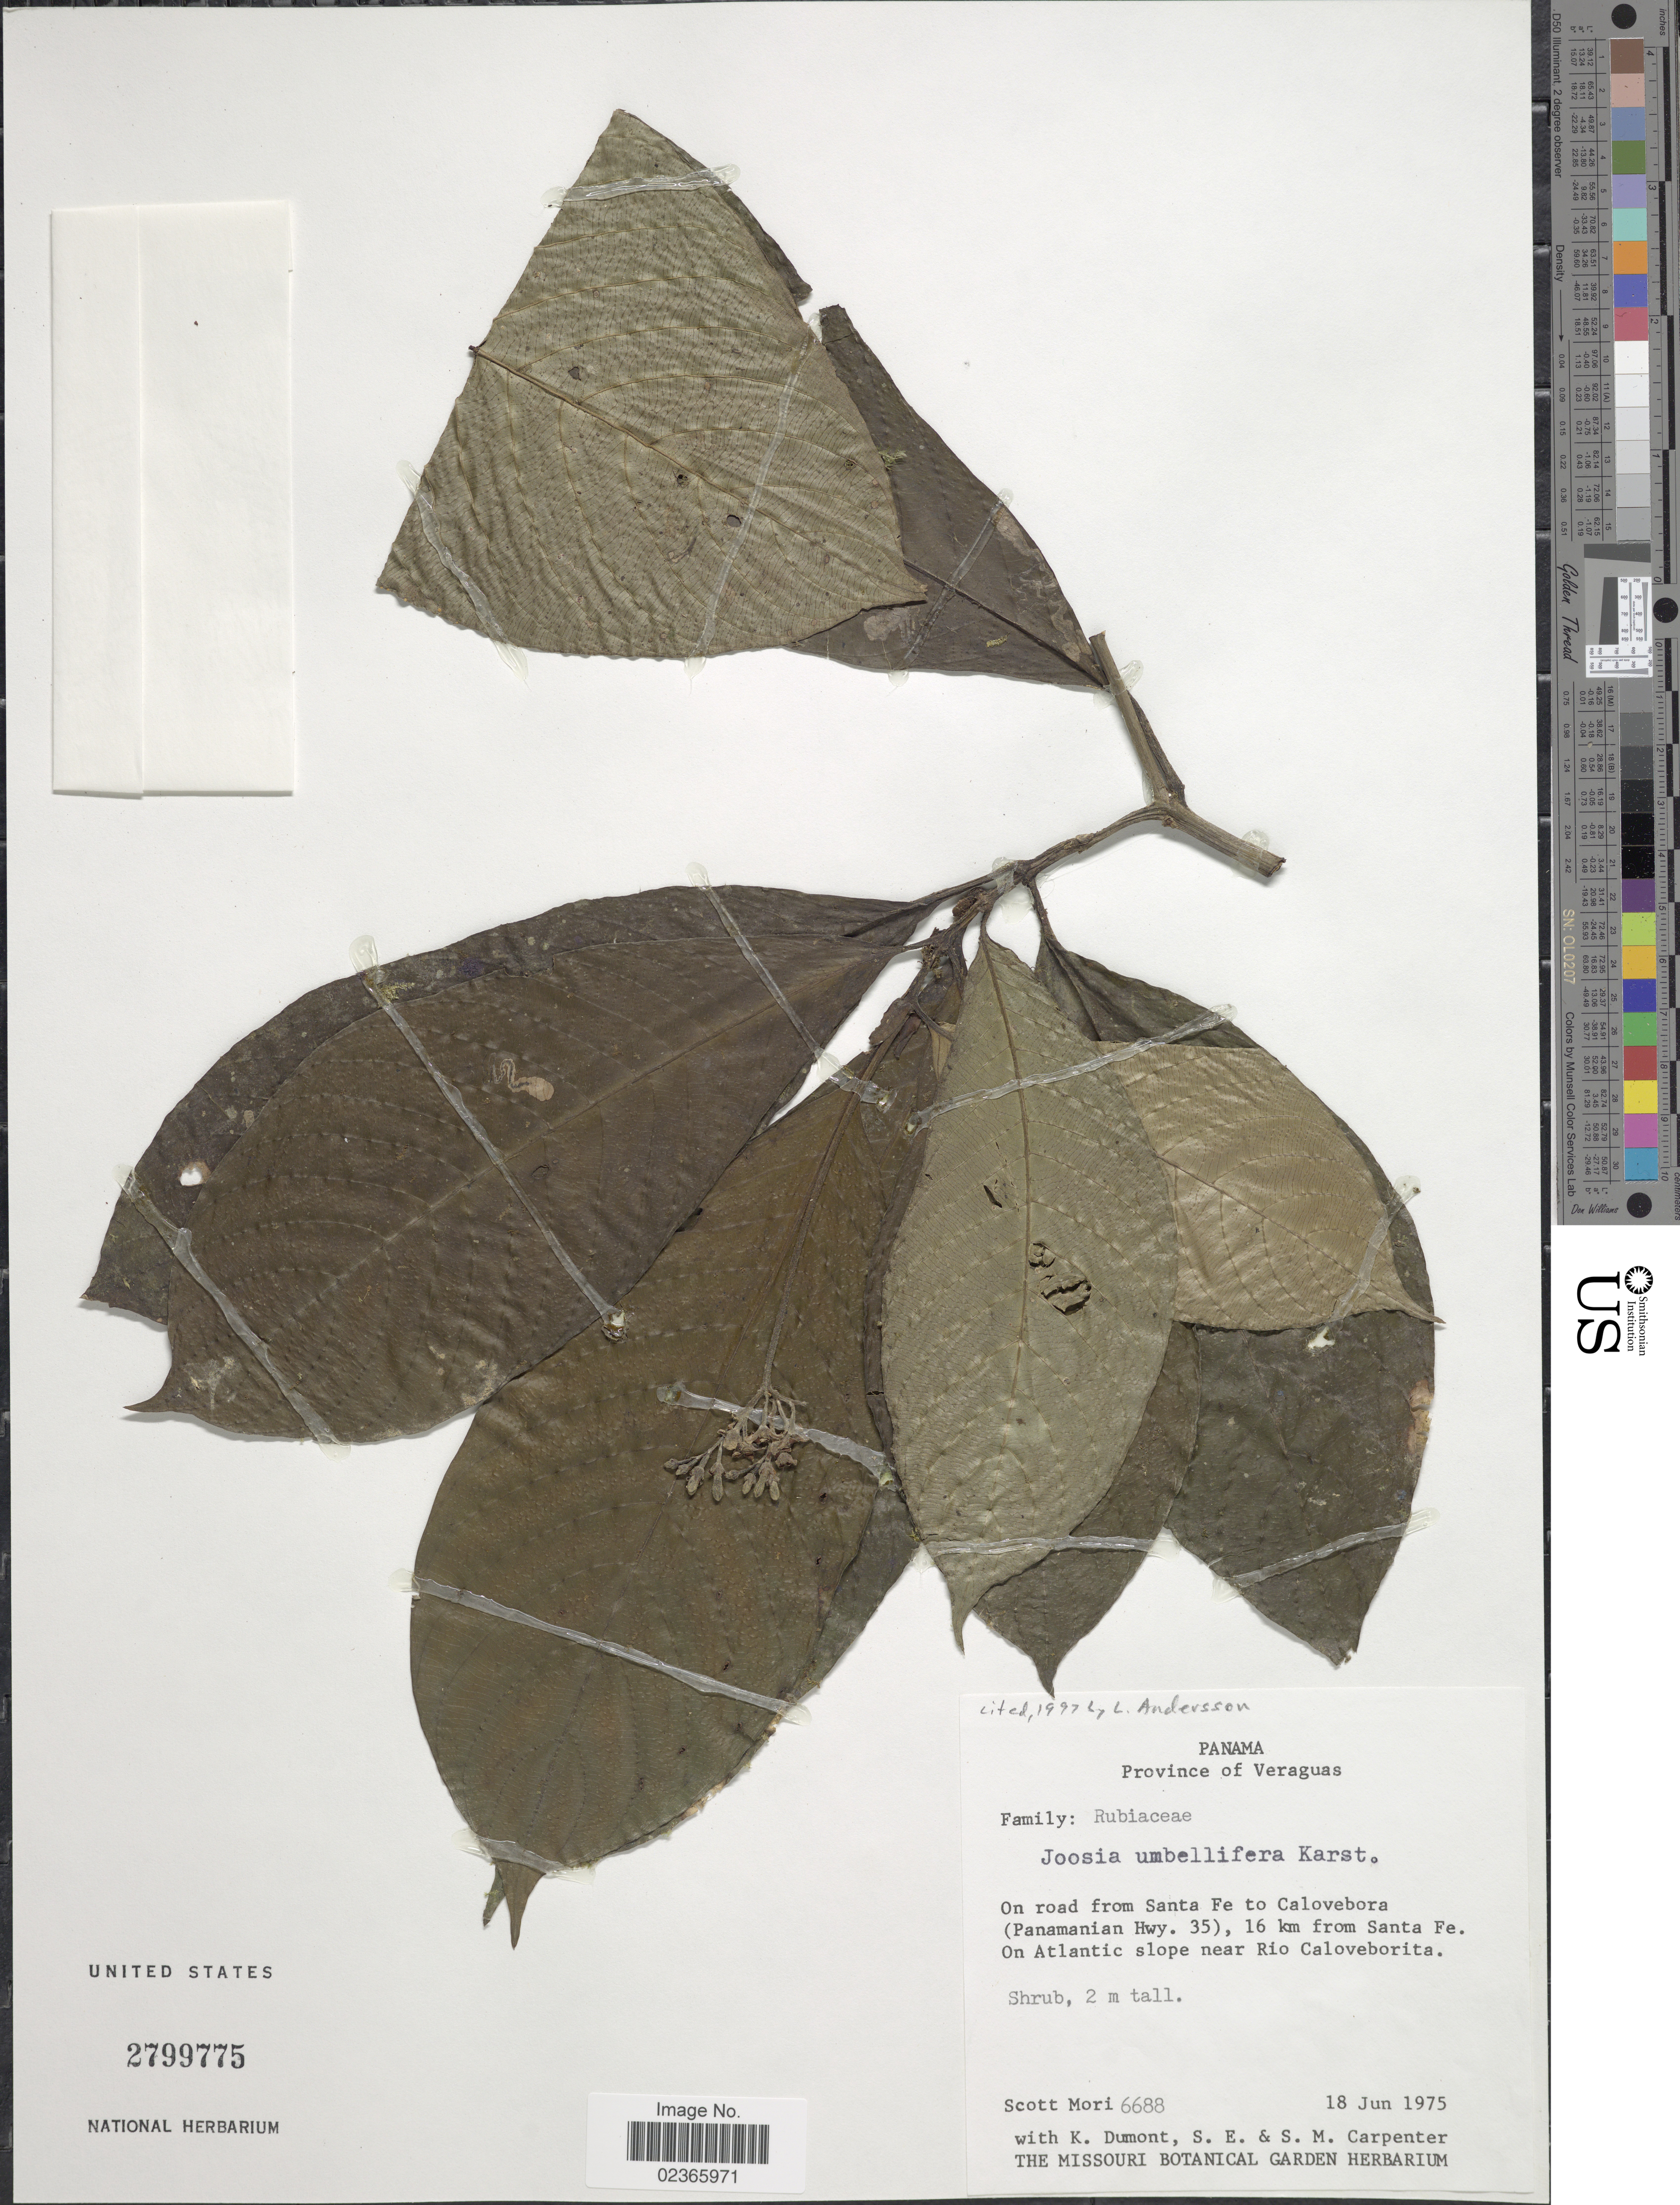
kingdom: Plantae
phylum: Tracheophyta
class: Magnoliopsida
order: Gentianales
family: Rubiaceae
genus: Joosia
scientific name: Joosia umbellifera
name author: H. Karst.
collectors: S. Mori, K. P. Dumont, S. Carpenter & S. Carpenter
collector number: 6688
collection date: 1975-06-18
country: Panama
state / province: Veraguas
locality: Province of Veraguas, On road from Santa Fe to Calovebora (Panamanian Hwy. 35), 16 km from Santa Fe. On Atlantic slope near Rio Caloveborita.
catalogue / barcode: US 2799775